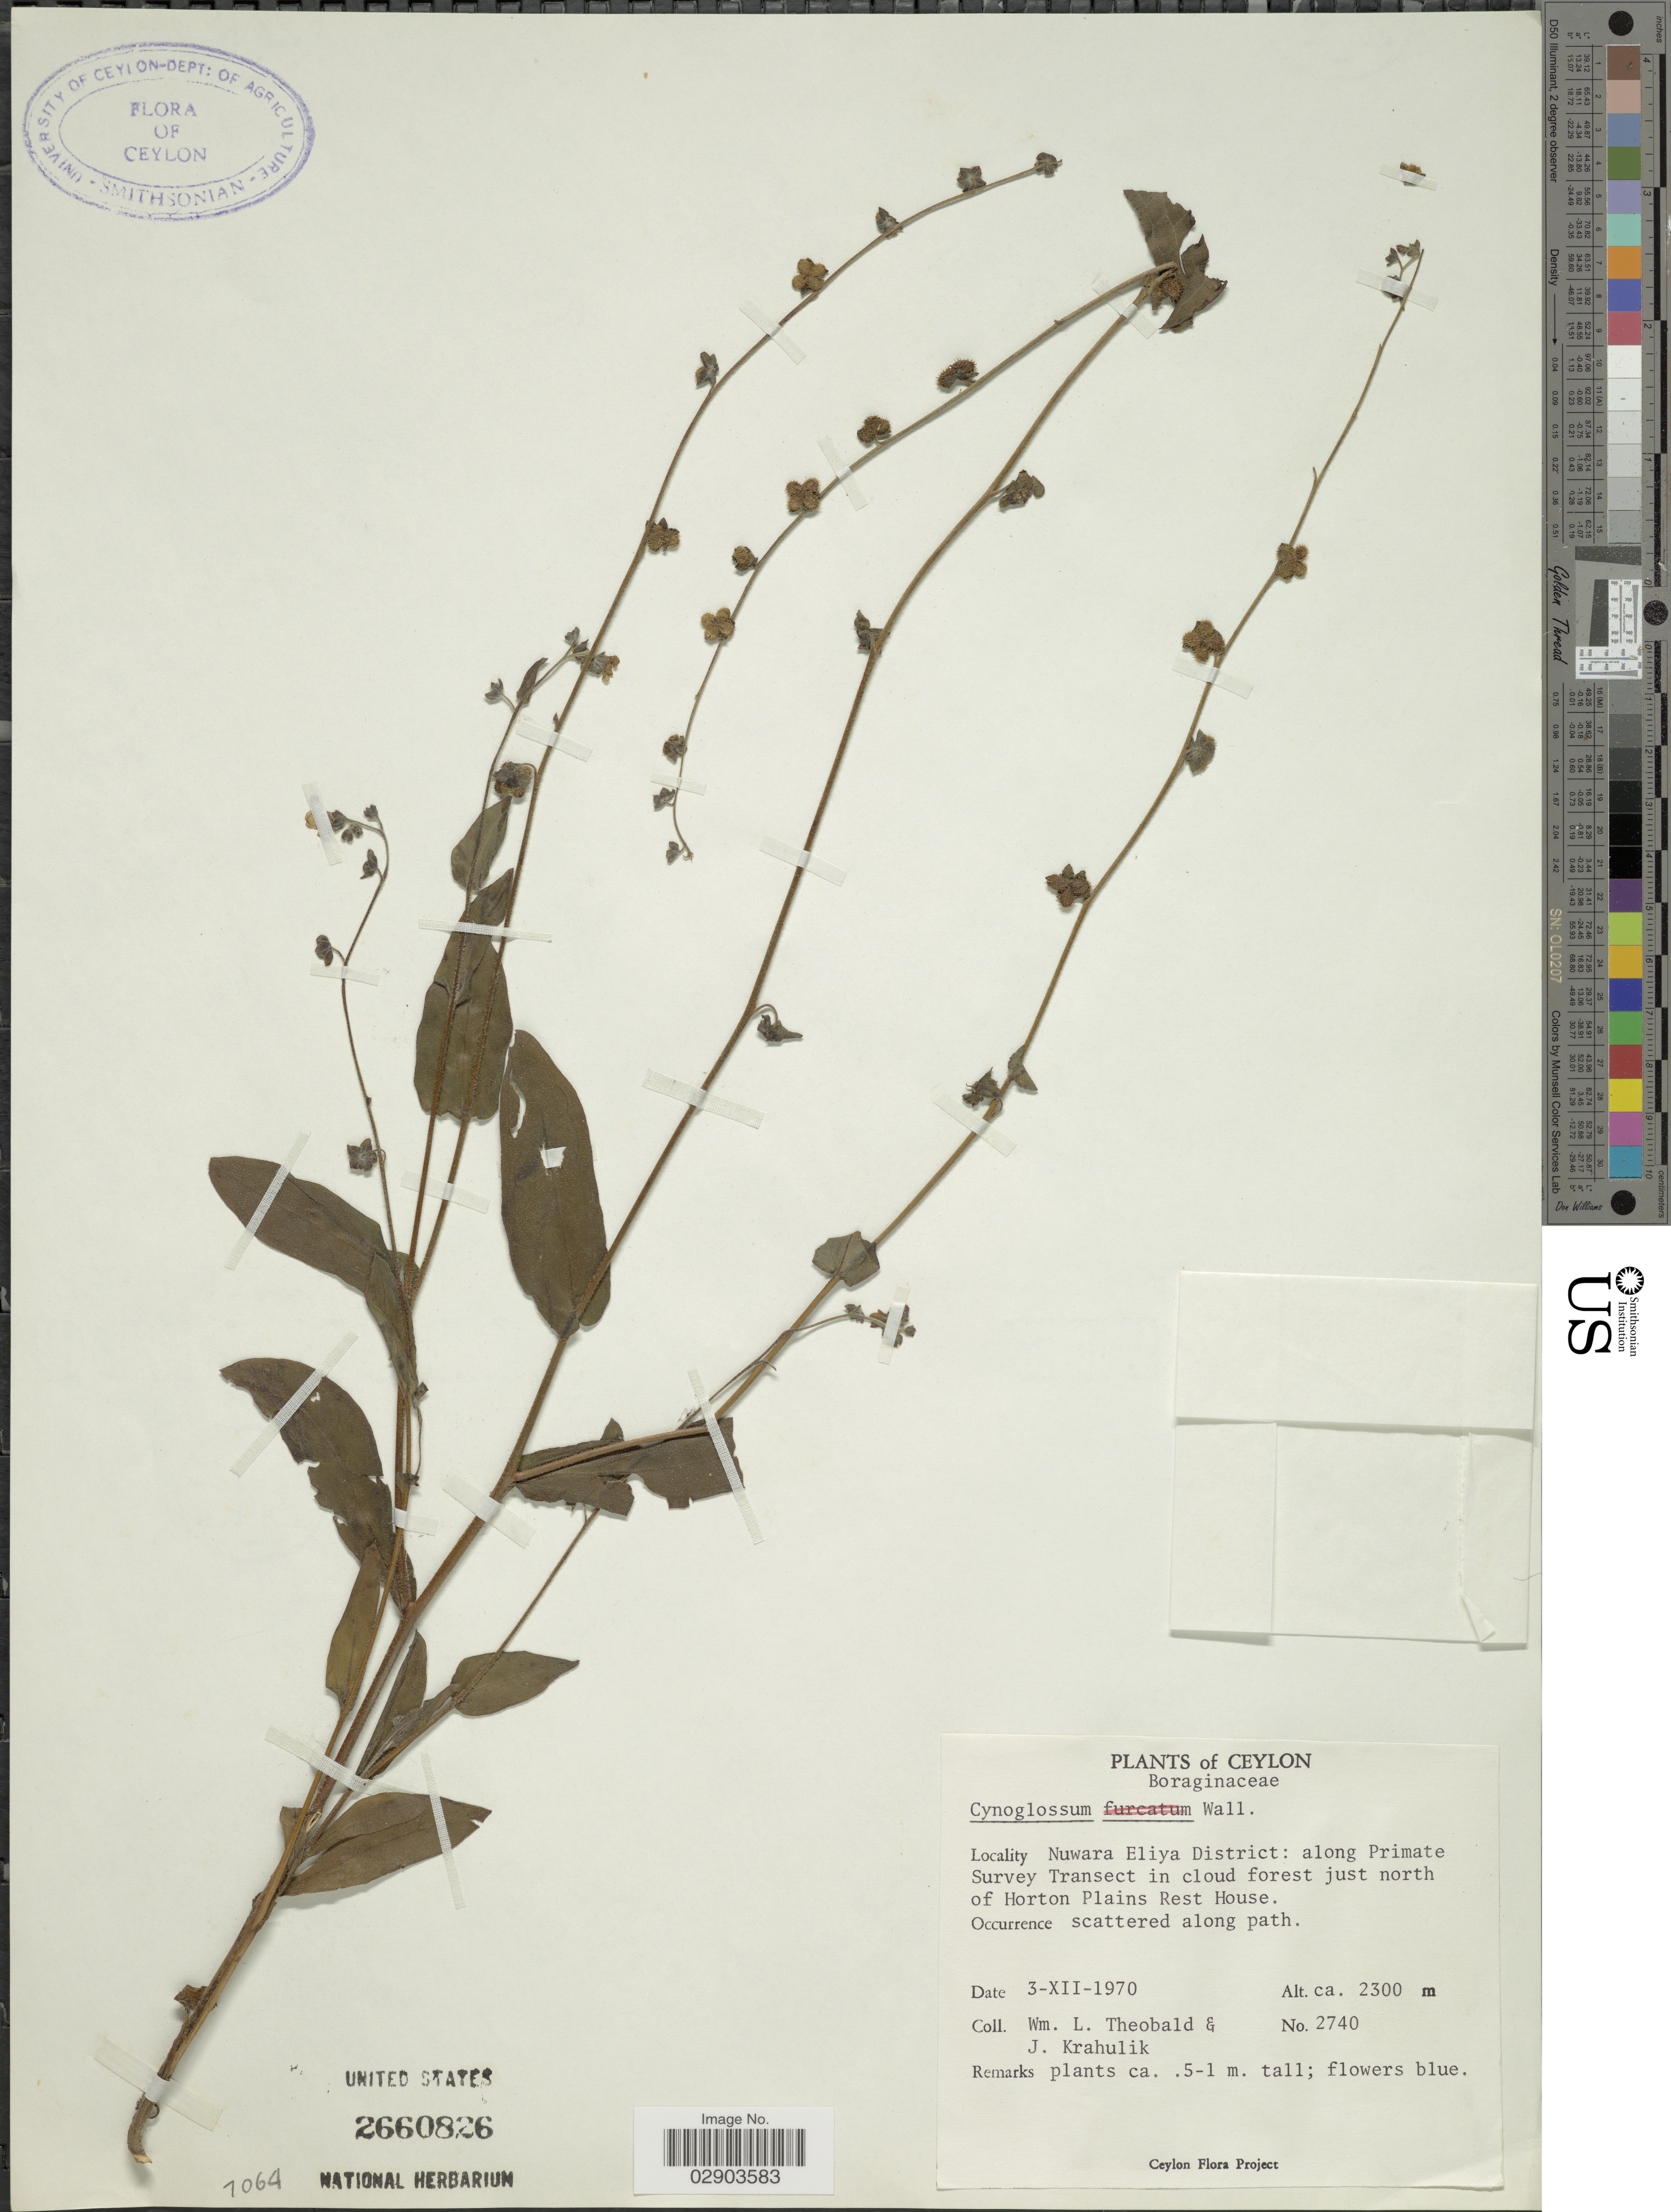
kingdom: Plantae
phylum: Tracheophyta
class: Magnoliopsida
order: Boraginales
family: Boraginaceae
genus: Cynoglossum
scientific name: Cynoglossum sp.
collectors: W. L. Theobald & J. Krahulik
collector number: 2740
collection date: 1970-12-03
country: Sri Lanka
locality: Ceylon, Nuwara Eliya District: along Primate Survey Transect in cloud forest just north of Horton Plains Rest House.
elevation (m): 2300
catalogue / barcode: US 2660826